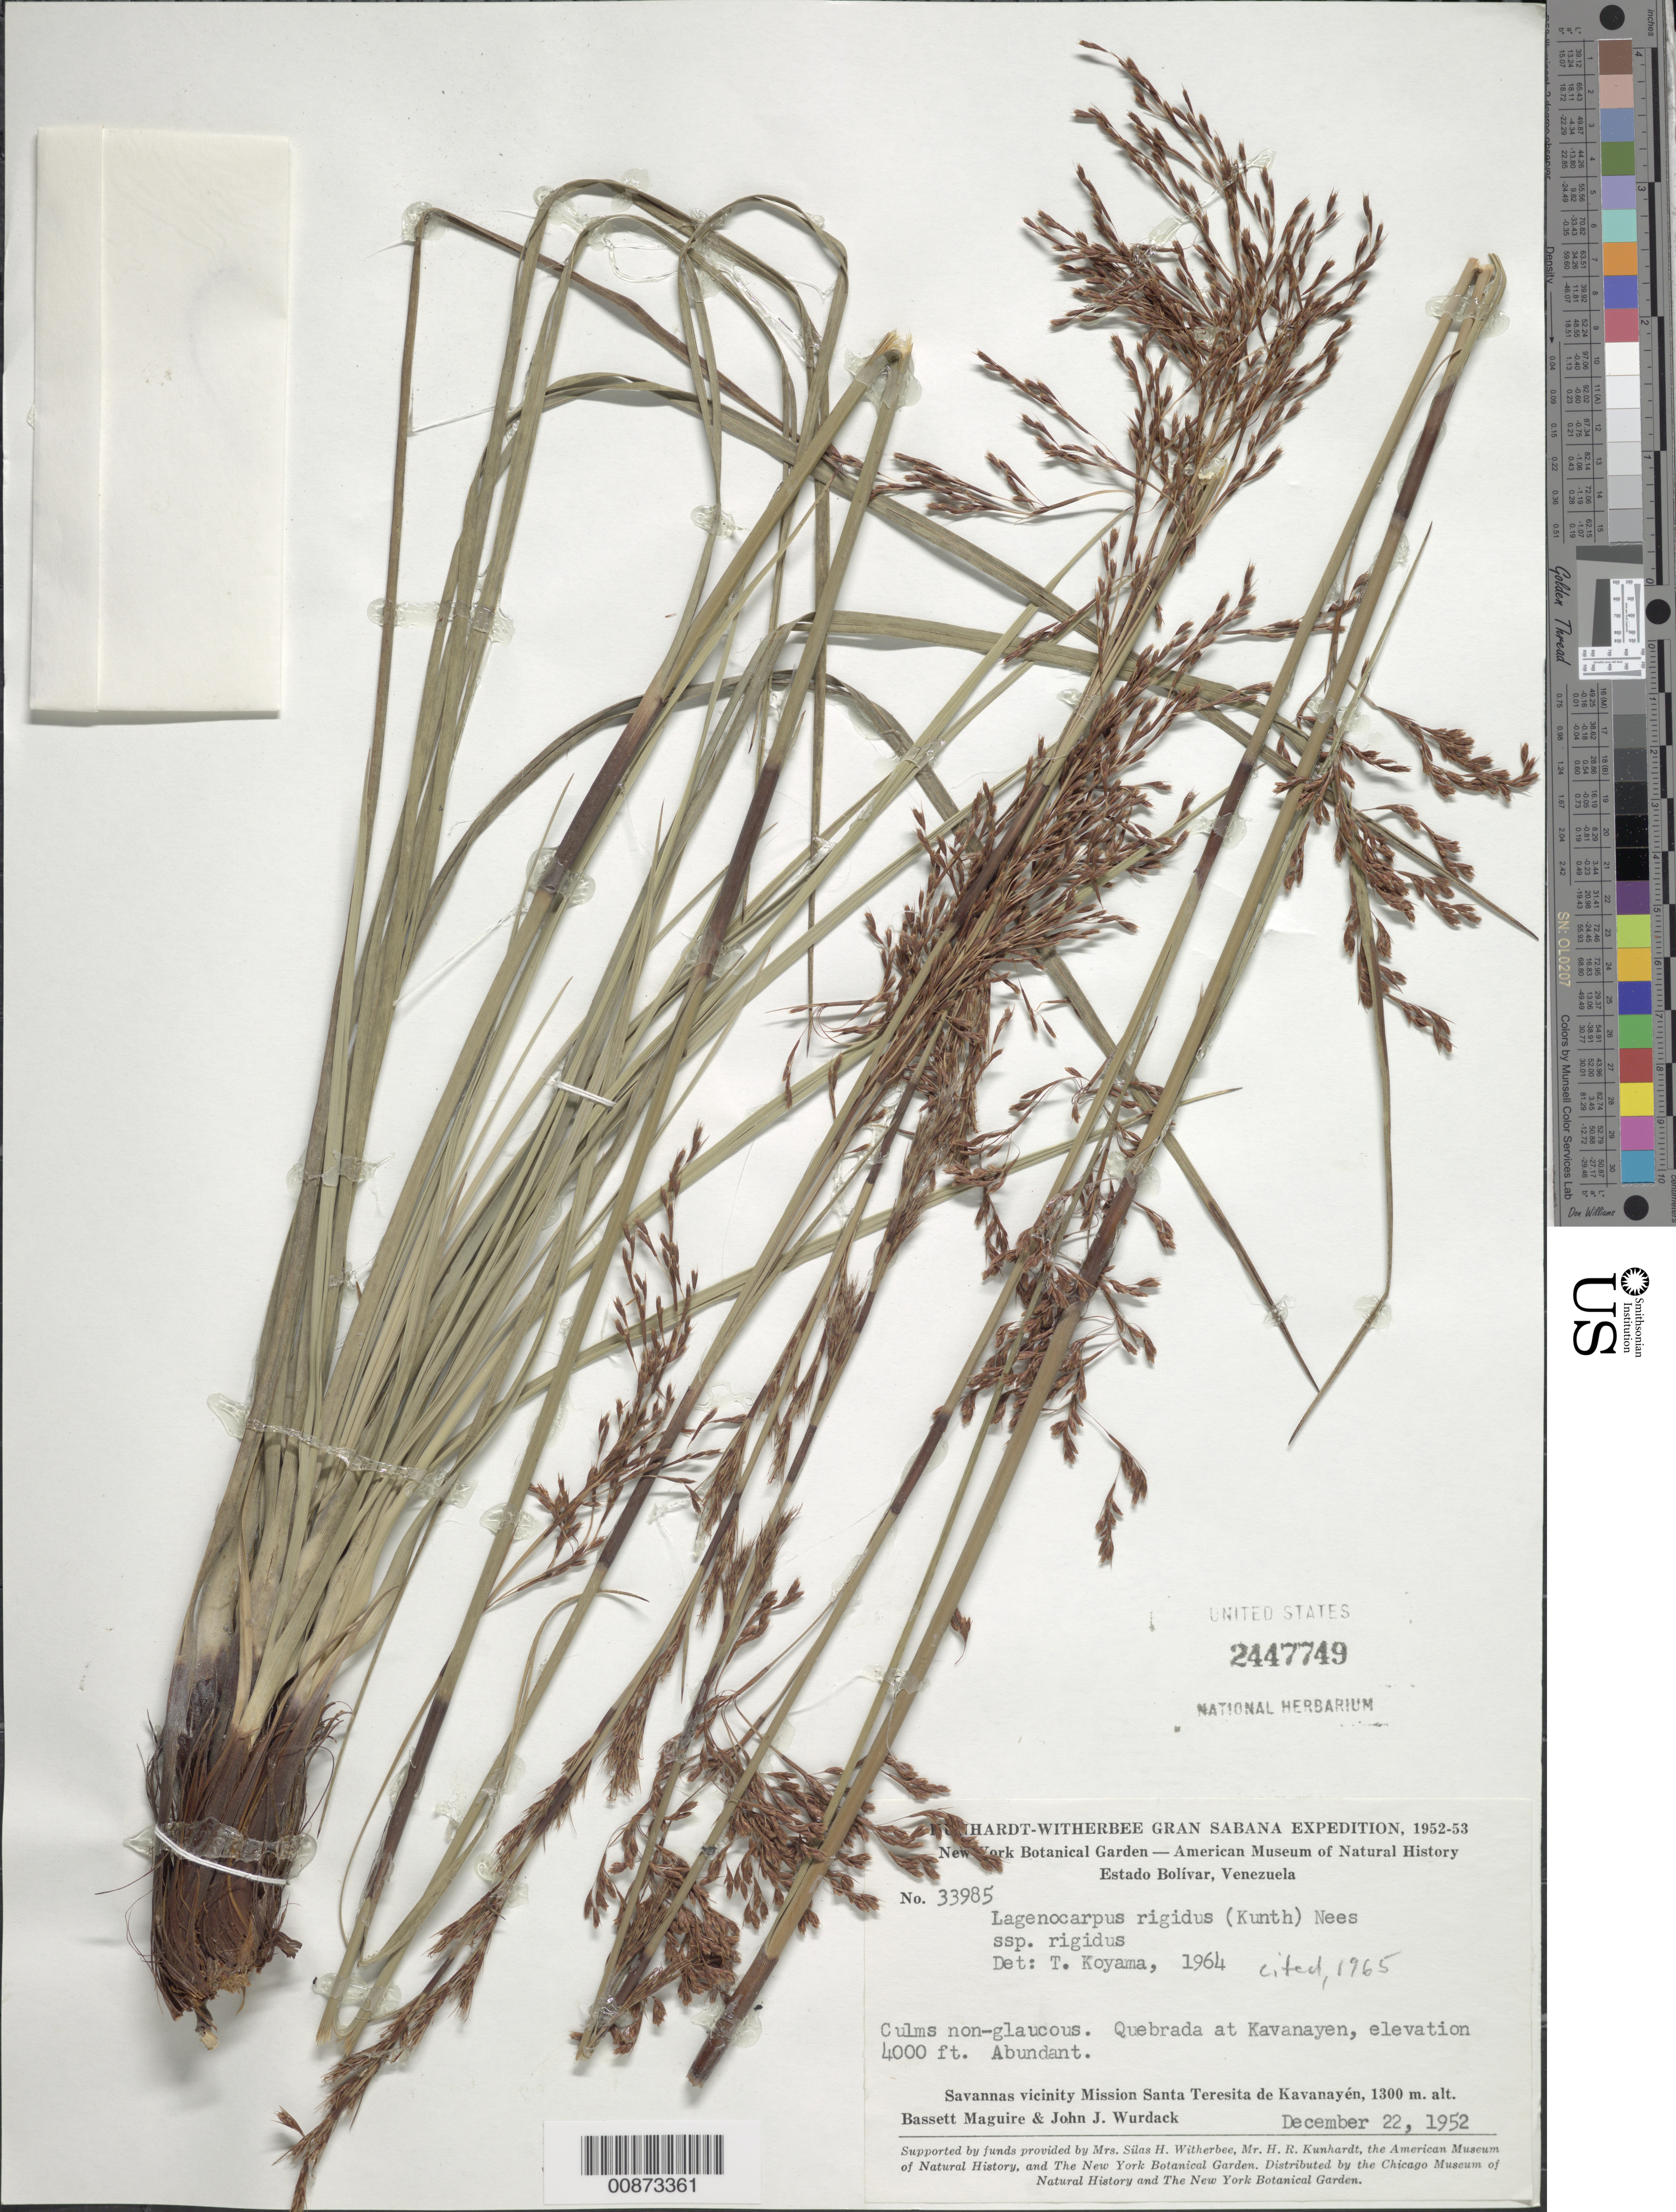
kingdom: Plantae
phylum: Tracheophyta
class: Liliopsida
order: Poales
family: Cyperaceae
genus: Lagenocarpus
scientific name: Lagenocarpus rigidus subsp. rigidus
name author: (Kunth) Nees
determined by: Koyama, Tetsuo M.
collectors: B. Maguire & J. J. Wurdack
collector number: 33985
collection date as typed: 22-Dec-52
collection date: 1952-12-22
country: Venezuela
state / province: Bolívar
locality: Mission Santa Teresita de Kavanayén, vicinity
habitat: Quebrada near Mission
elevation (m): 1219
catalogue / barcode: US 2447749